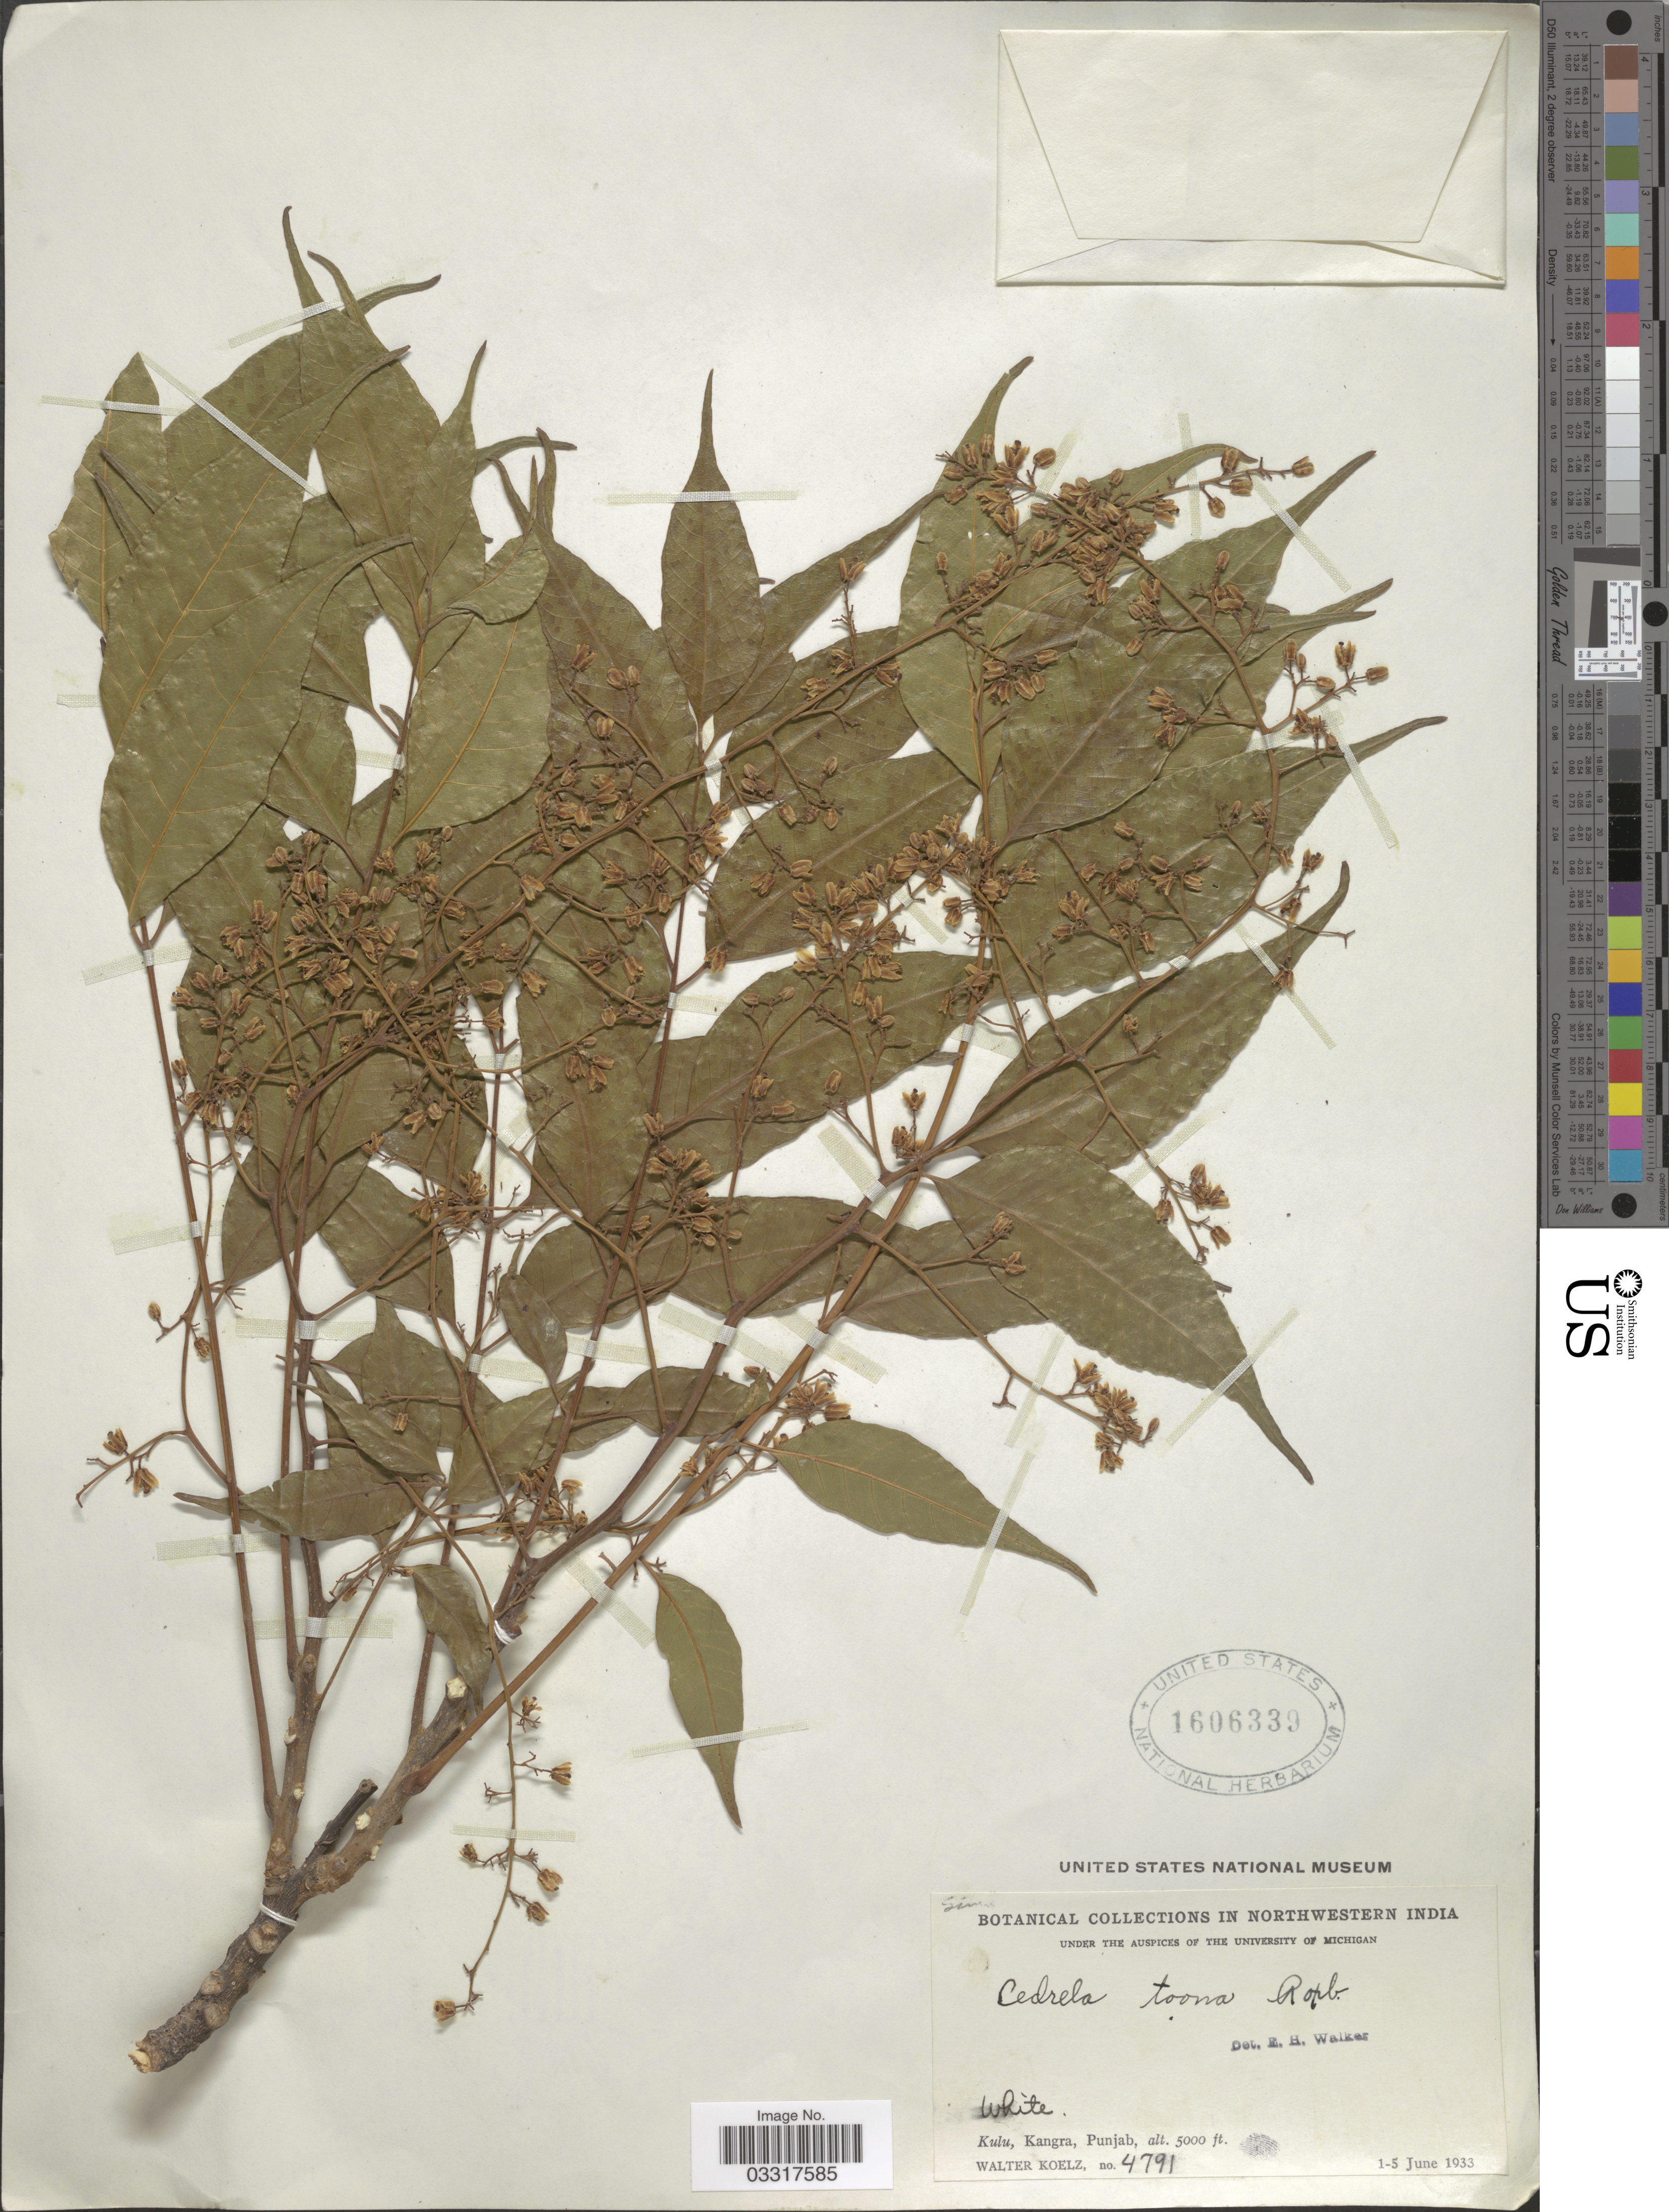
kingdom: Plantae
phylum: Tracheophyta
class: Magnoliopsida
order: Sapindales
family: Meliaceae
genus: Toona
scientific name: Toona ciliata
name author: M. Roem.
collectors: W. N. Koelz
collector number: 4791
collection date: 1933-06-01/1933-06-05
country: India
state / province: Punjab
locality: Northwestern India, Kulu, Kangra, Punjab.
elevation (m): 1524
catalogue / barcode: US 1606339